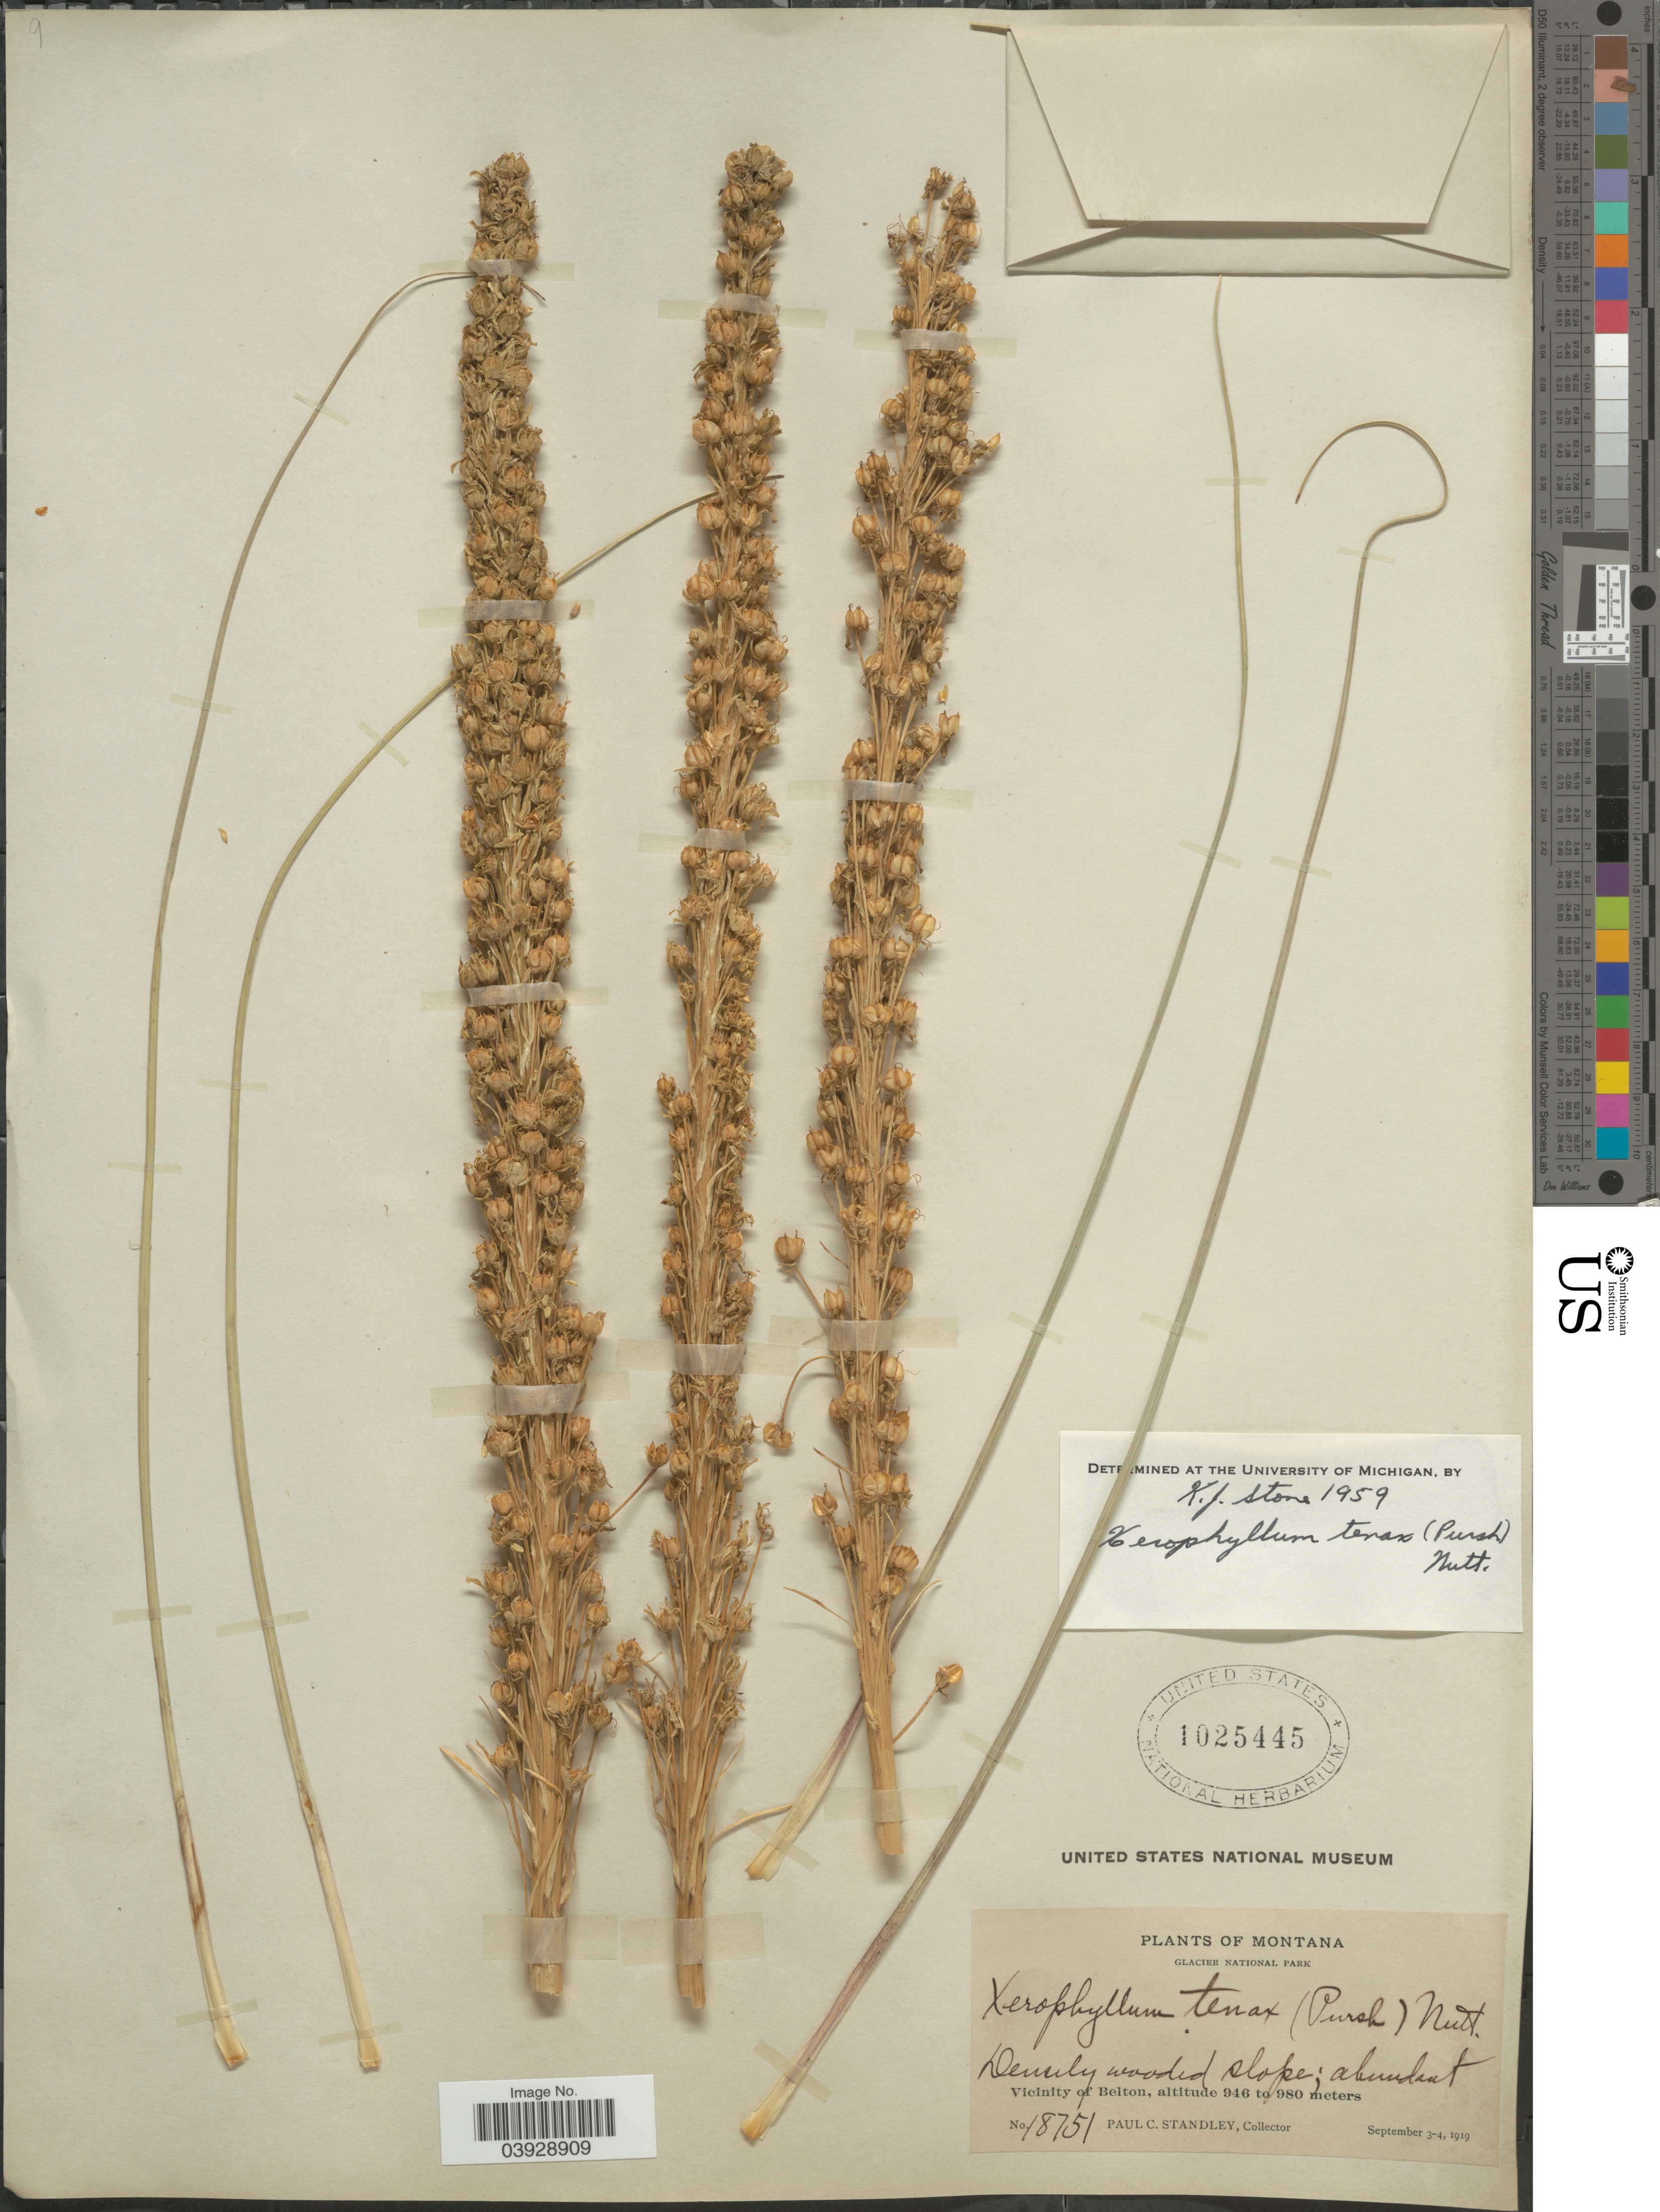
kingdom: Plantae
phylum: Tracheophyta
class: Liliopsida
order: Liliales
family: Melanthiaceae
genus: Xerophyllum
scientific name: Xerophyllum tenax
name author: (Pursh) Nutt.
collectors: P. C. Standley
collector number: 18751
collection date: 1919-09-03/1919-09-04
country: United States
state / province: Montana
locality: Glacier National Park. Vicinity of Belton.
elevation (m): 946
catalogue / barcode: US 1025445